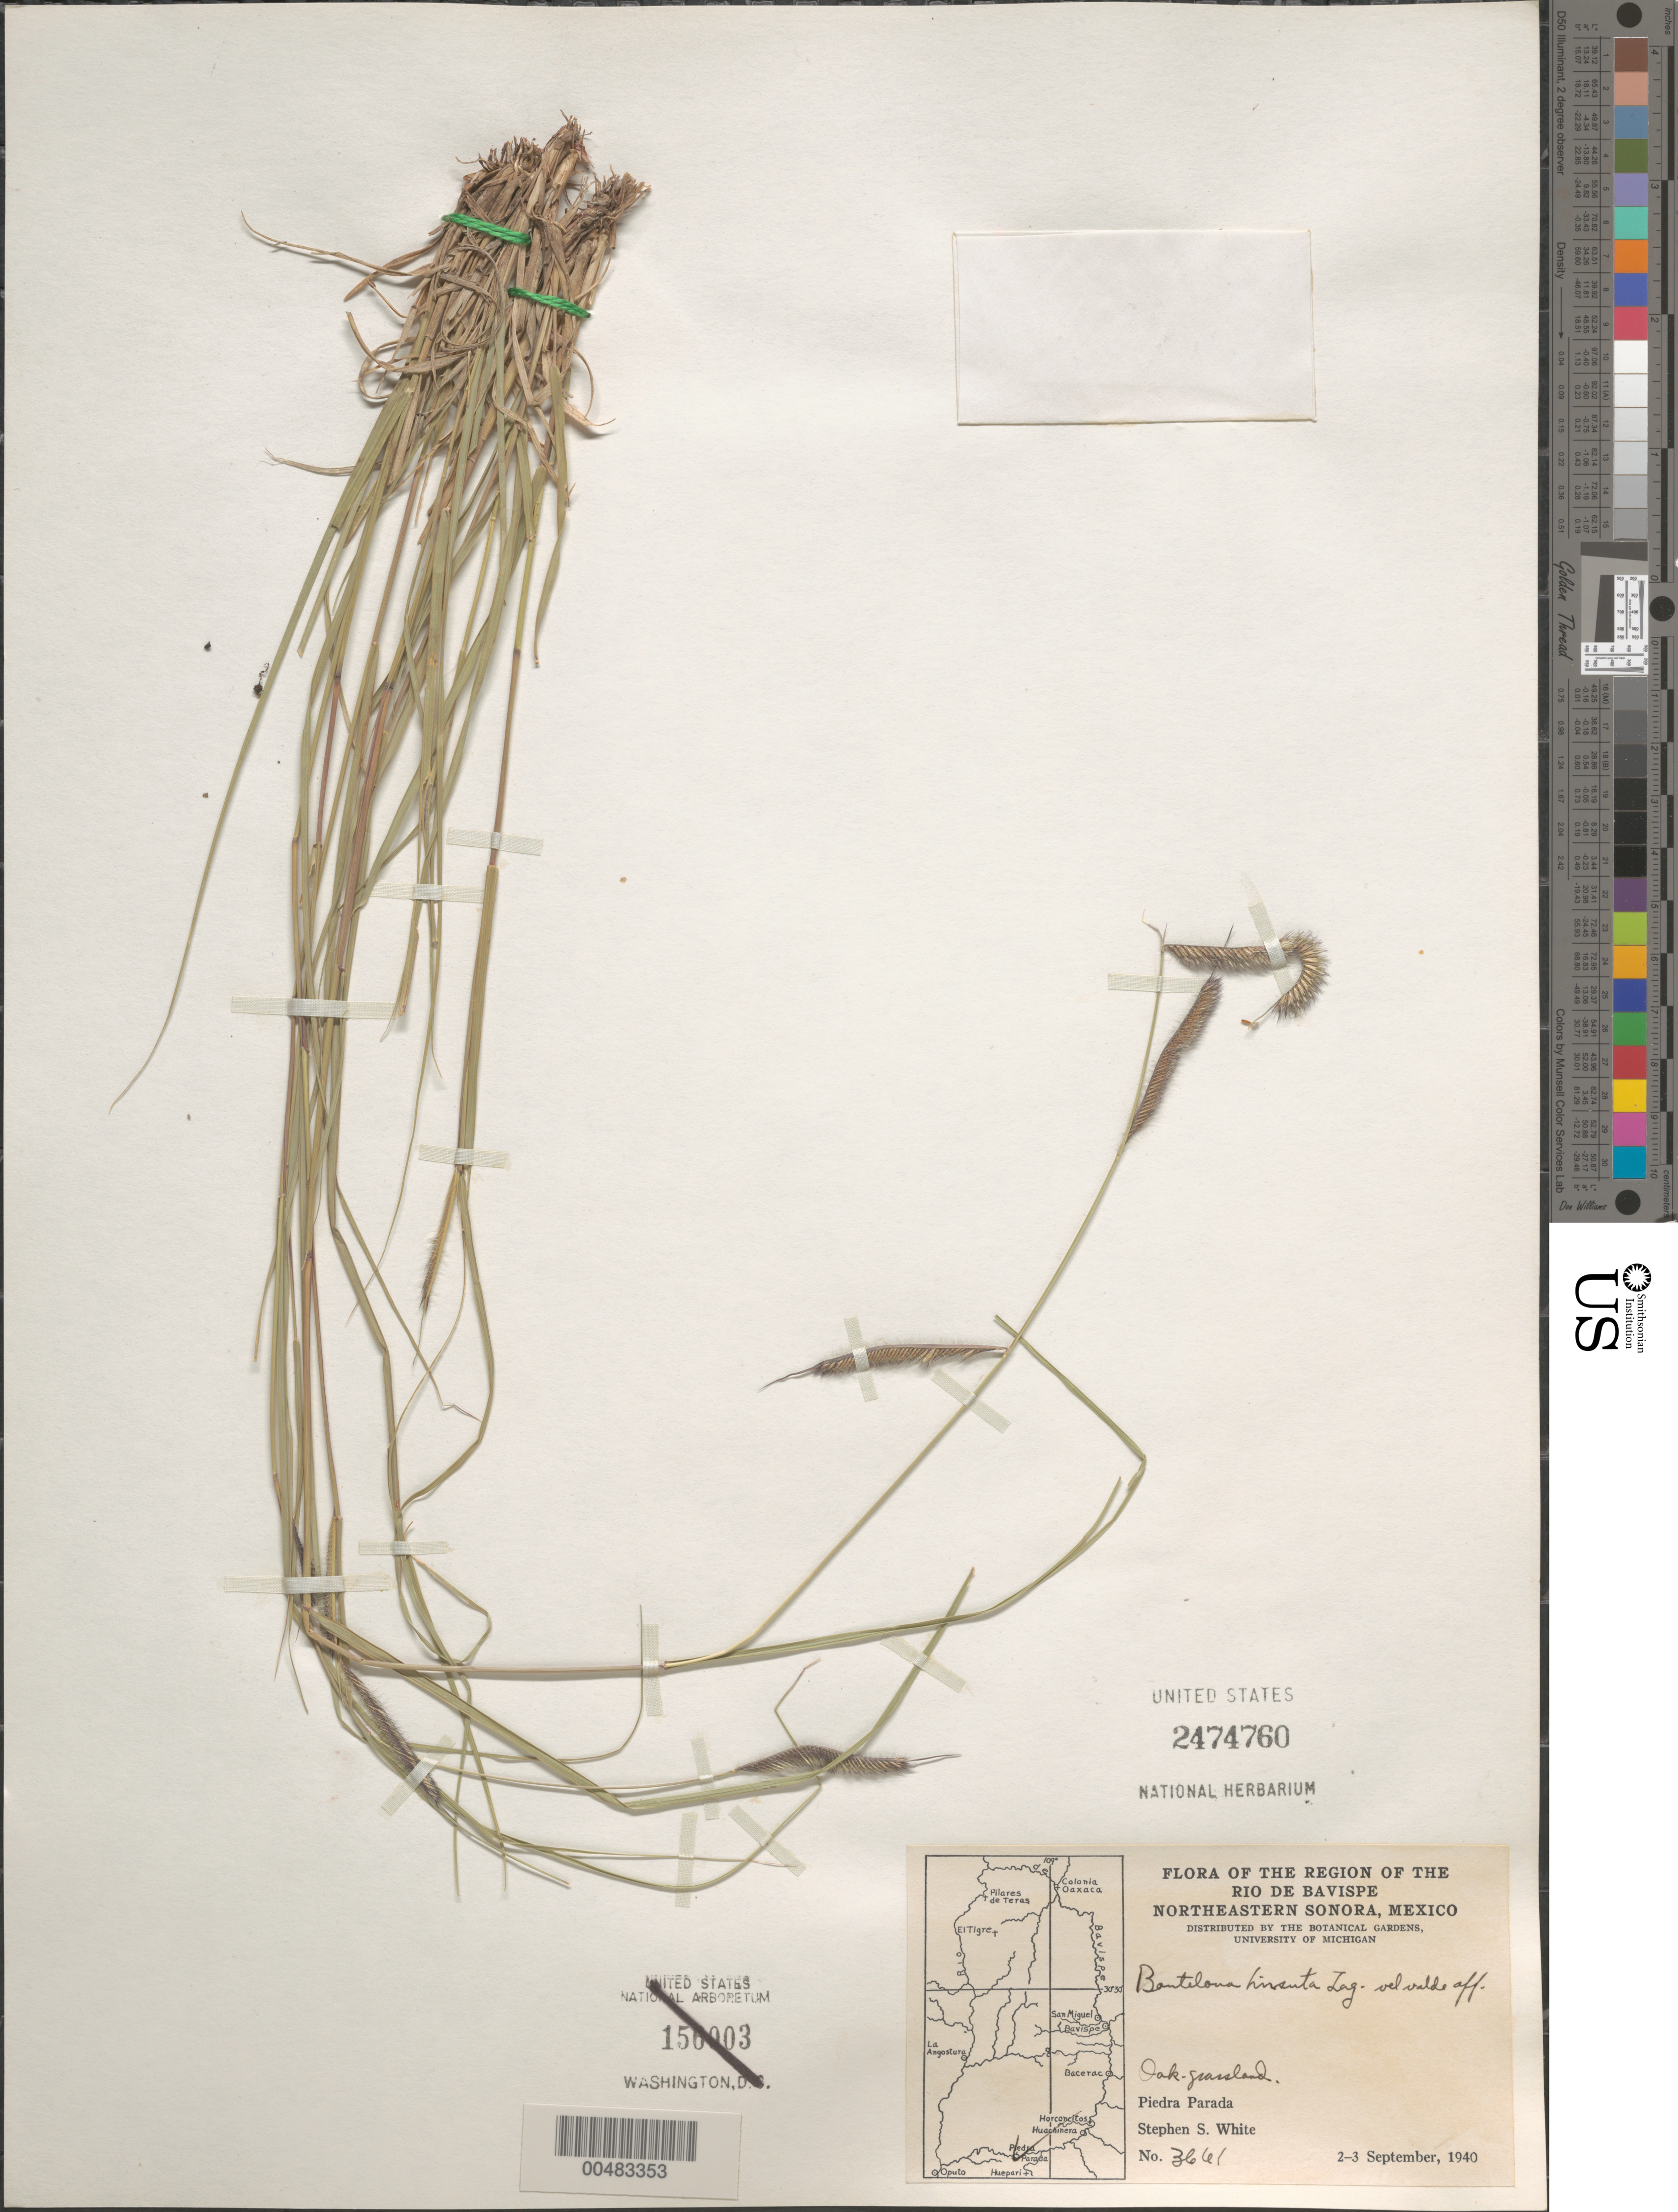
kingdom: Plantae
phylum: Tracheophyta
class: Liliopsida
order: Poales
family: Poaceae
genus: Bouteloua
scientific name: Bouteloua hirsuta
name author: Lag.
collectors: S. S. White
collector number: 3661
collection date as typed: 2 Sep 1940 to 3 Sep 1940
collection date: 1940-09-02/1940-09-03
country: Mexico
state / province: Sonora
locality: Region of the Rio de Bavispe, NE Sonora, Piedra Parada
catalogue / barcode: US 2474760